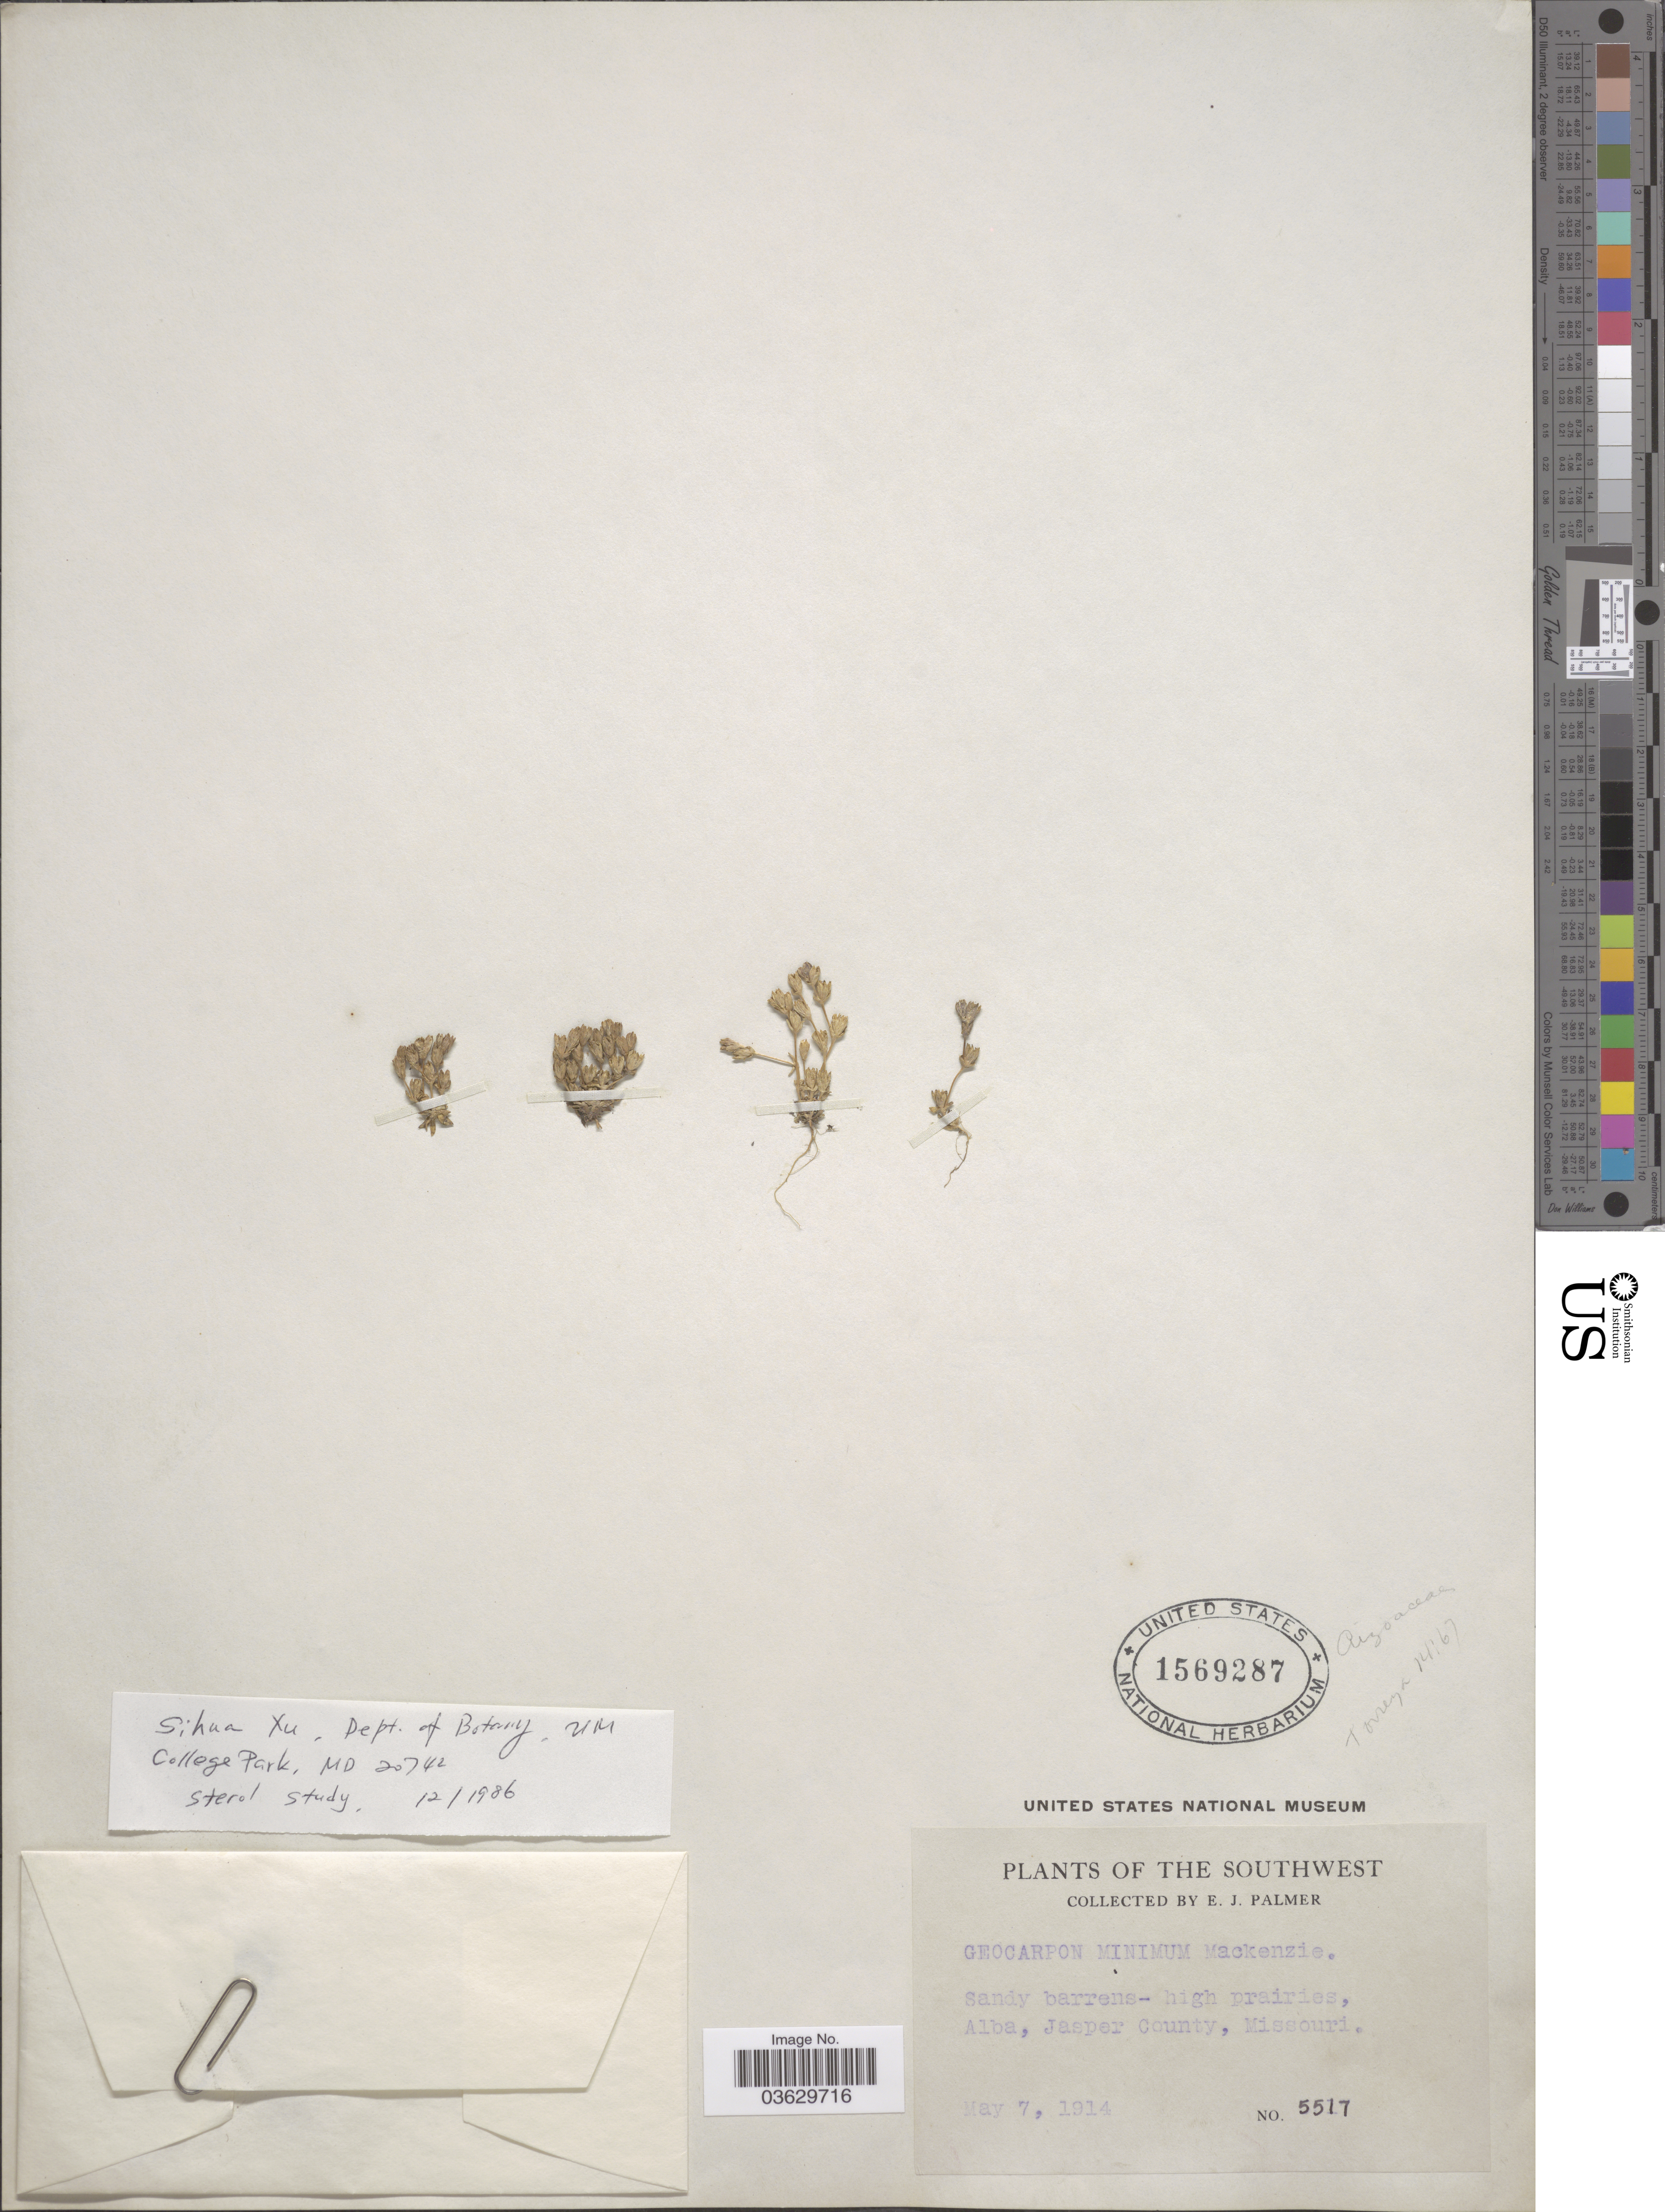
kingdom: Plantae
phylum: Tracheophyta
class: Magnoliopsida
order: Caryophyllales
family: Caryophyllaceae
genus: Geocarpon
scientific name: Geocarpon minimum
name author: Mack.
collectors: E. J. Palmer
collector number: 5517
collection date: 1914-05-07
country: United States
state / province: Missouri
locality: The Southwest. Sandy barrens- high prairies, ALba, Jasper County.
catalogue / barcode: US 1569287